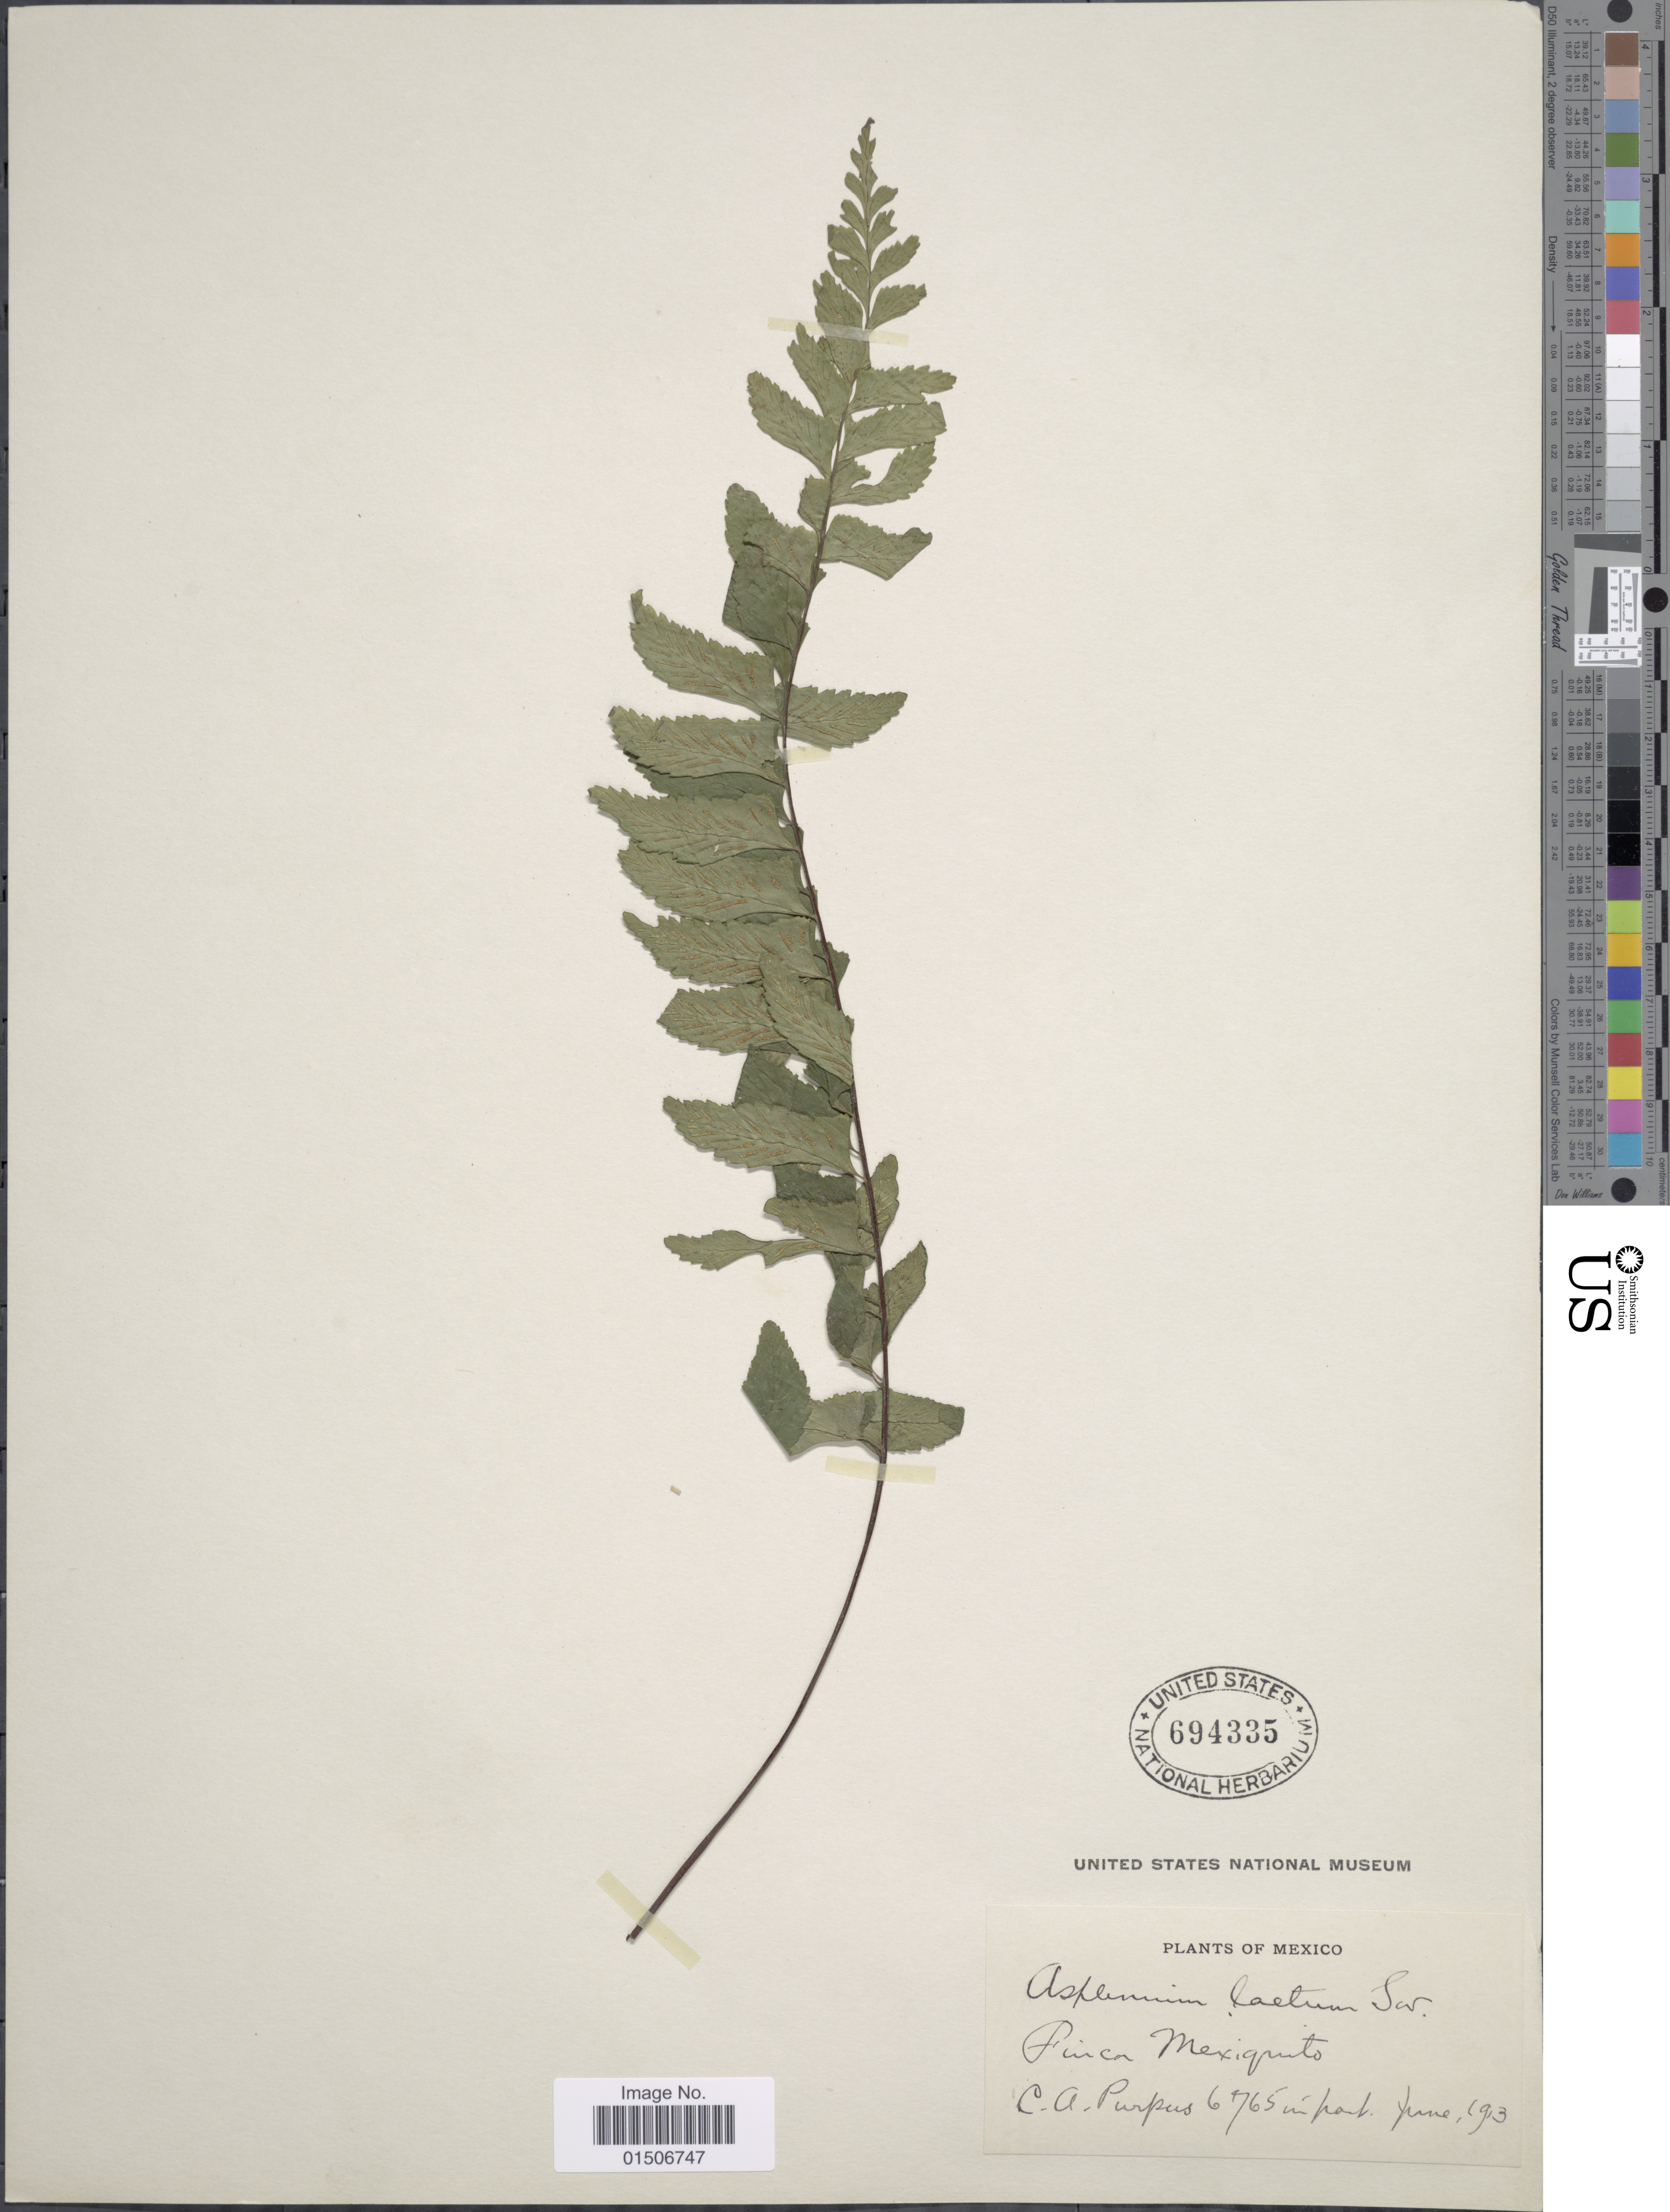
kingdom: Plantae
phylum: Tracheophyta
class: Polypodiopsida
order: Polypodiales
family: Aspleniaceae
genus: Asplenium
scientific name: Asplenium laetum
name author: Sw.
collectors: C. A. Purpus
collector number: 6765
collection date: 1913-06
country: Mexico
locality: Finca Mexiquito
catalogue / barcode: US 694335